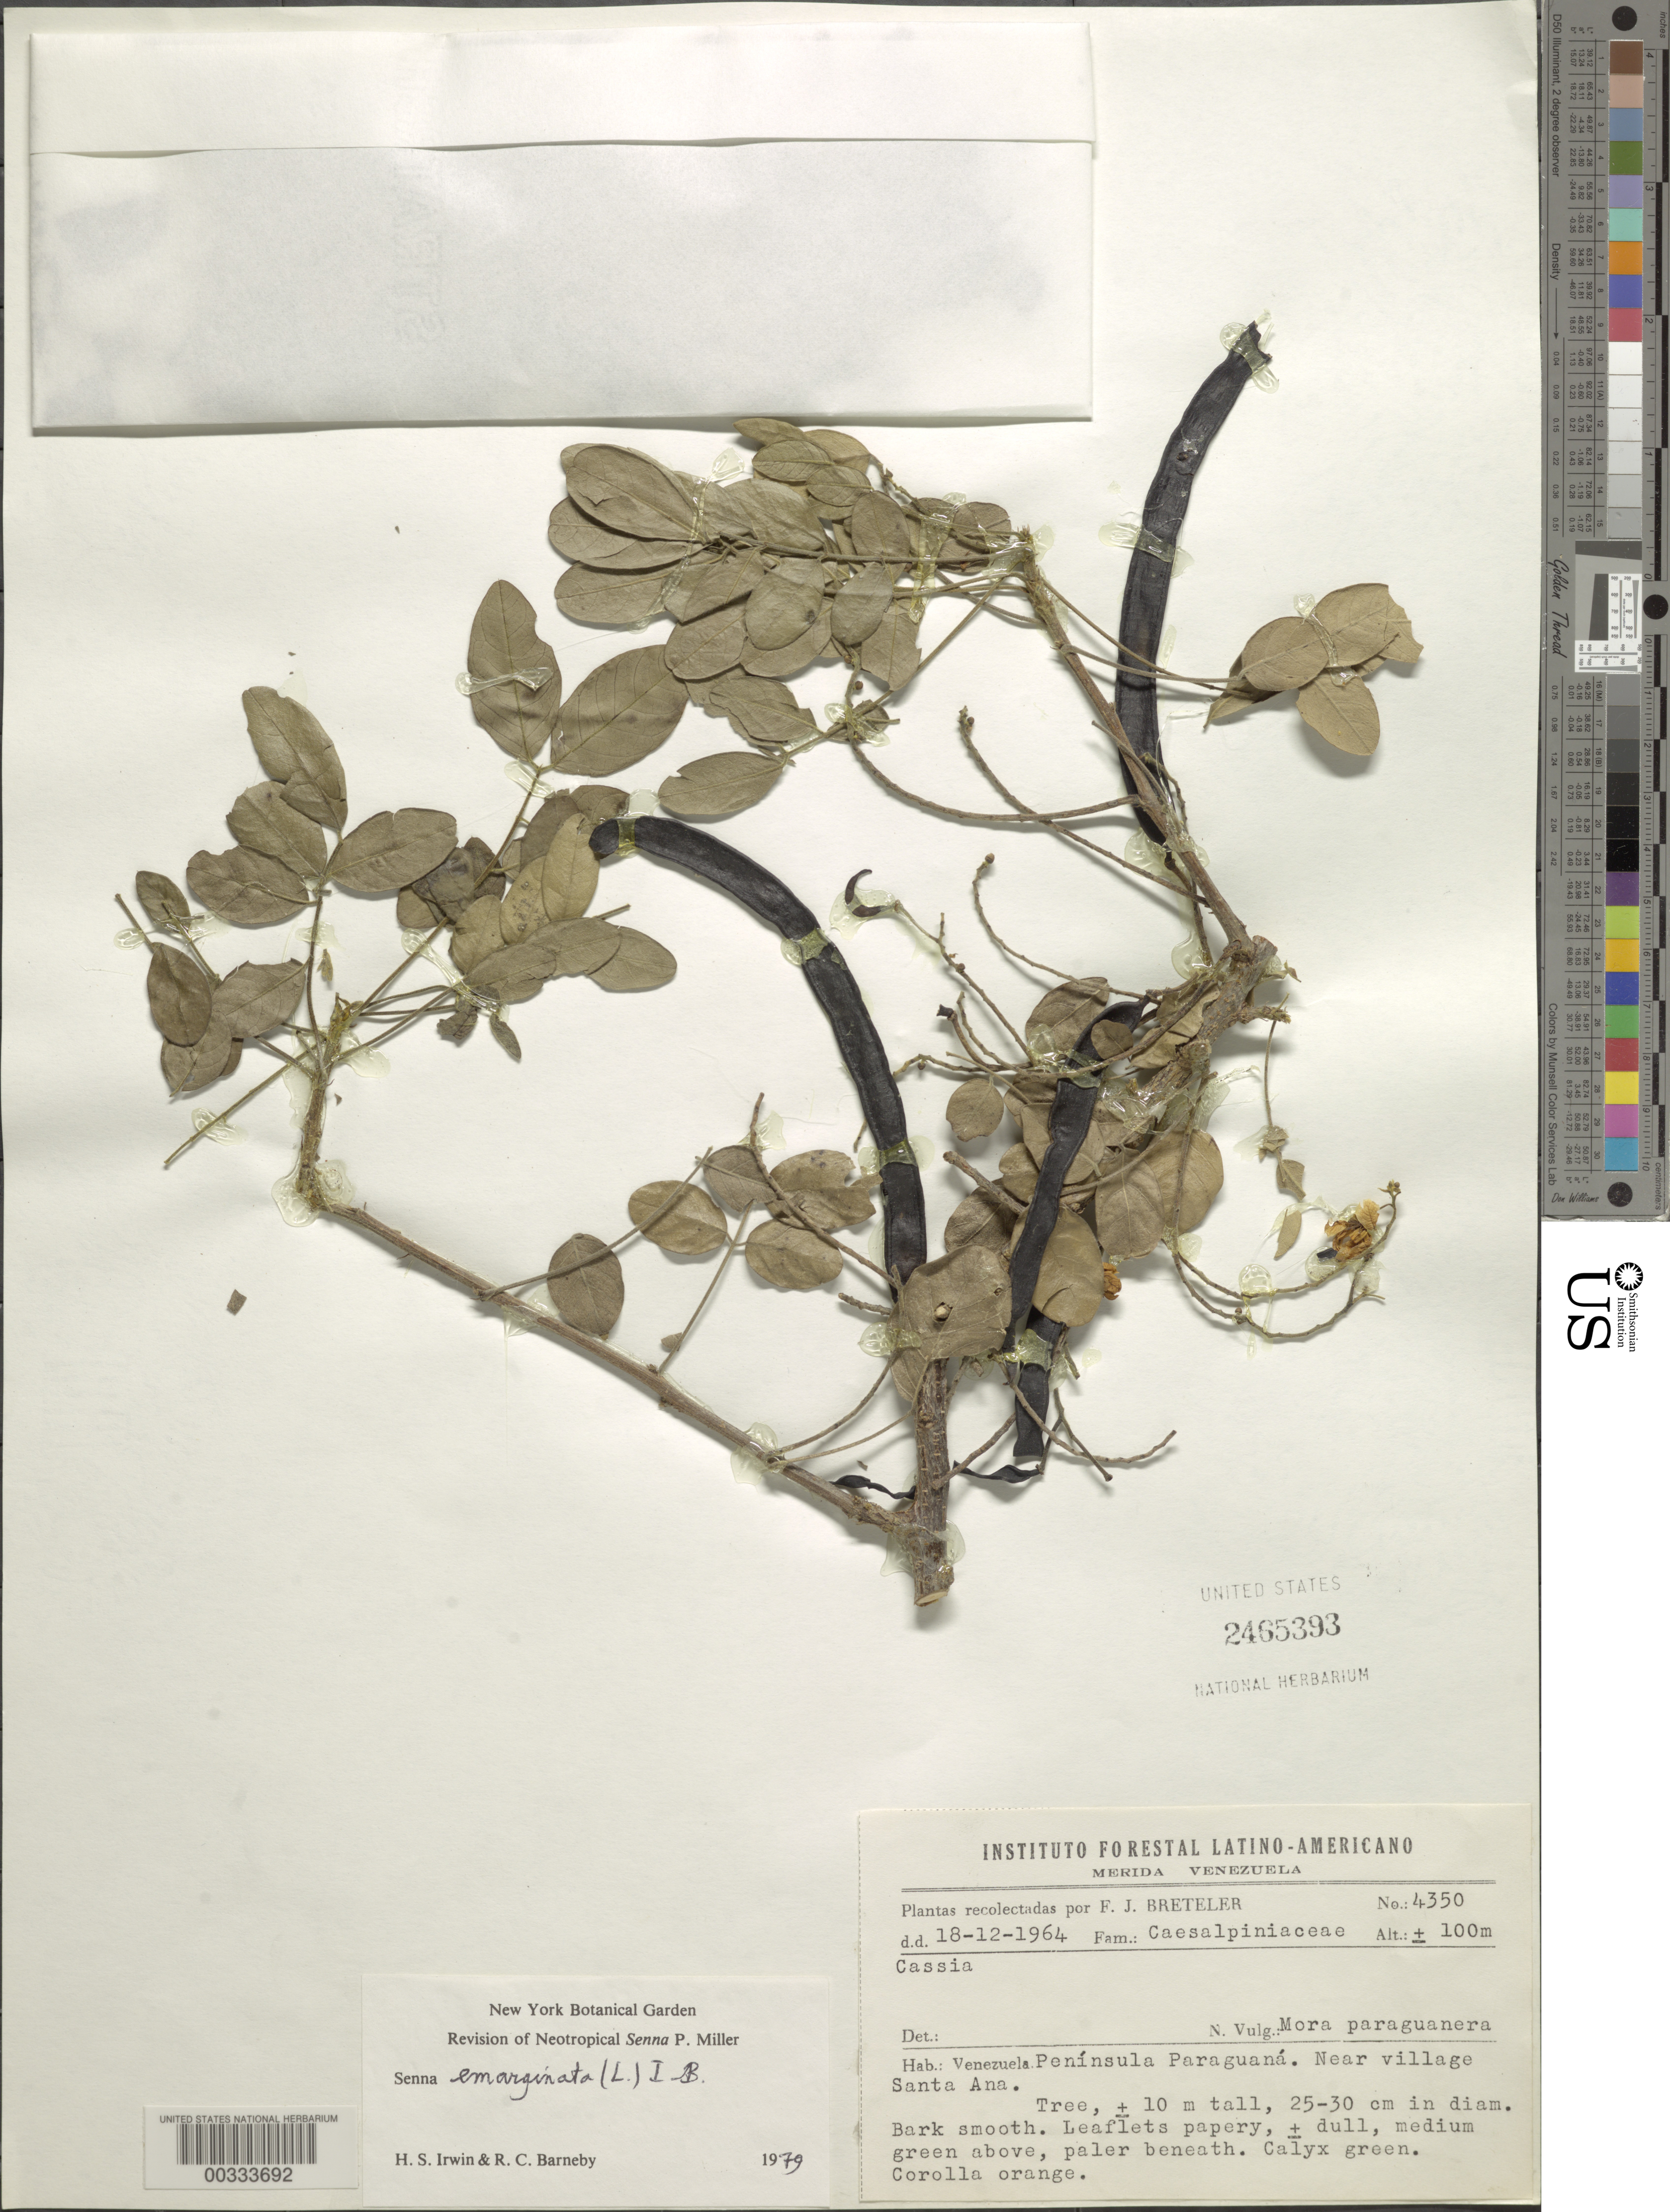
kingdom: Plantae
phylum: Tracheophyta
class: Magnoliopsida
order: Fabales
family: Fabaceae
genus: Senna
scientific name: Senna atomaria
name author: (L.) H.S. Irwin & Barneby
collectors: F. J. Breteler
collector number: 4350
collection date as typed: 18 Dec 1964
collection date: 1964-12-18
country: Venezuela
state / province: Falcón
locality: Peninsula paraguana; near village santa ana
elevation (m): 100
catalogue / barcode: US 2465393